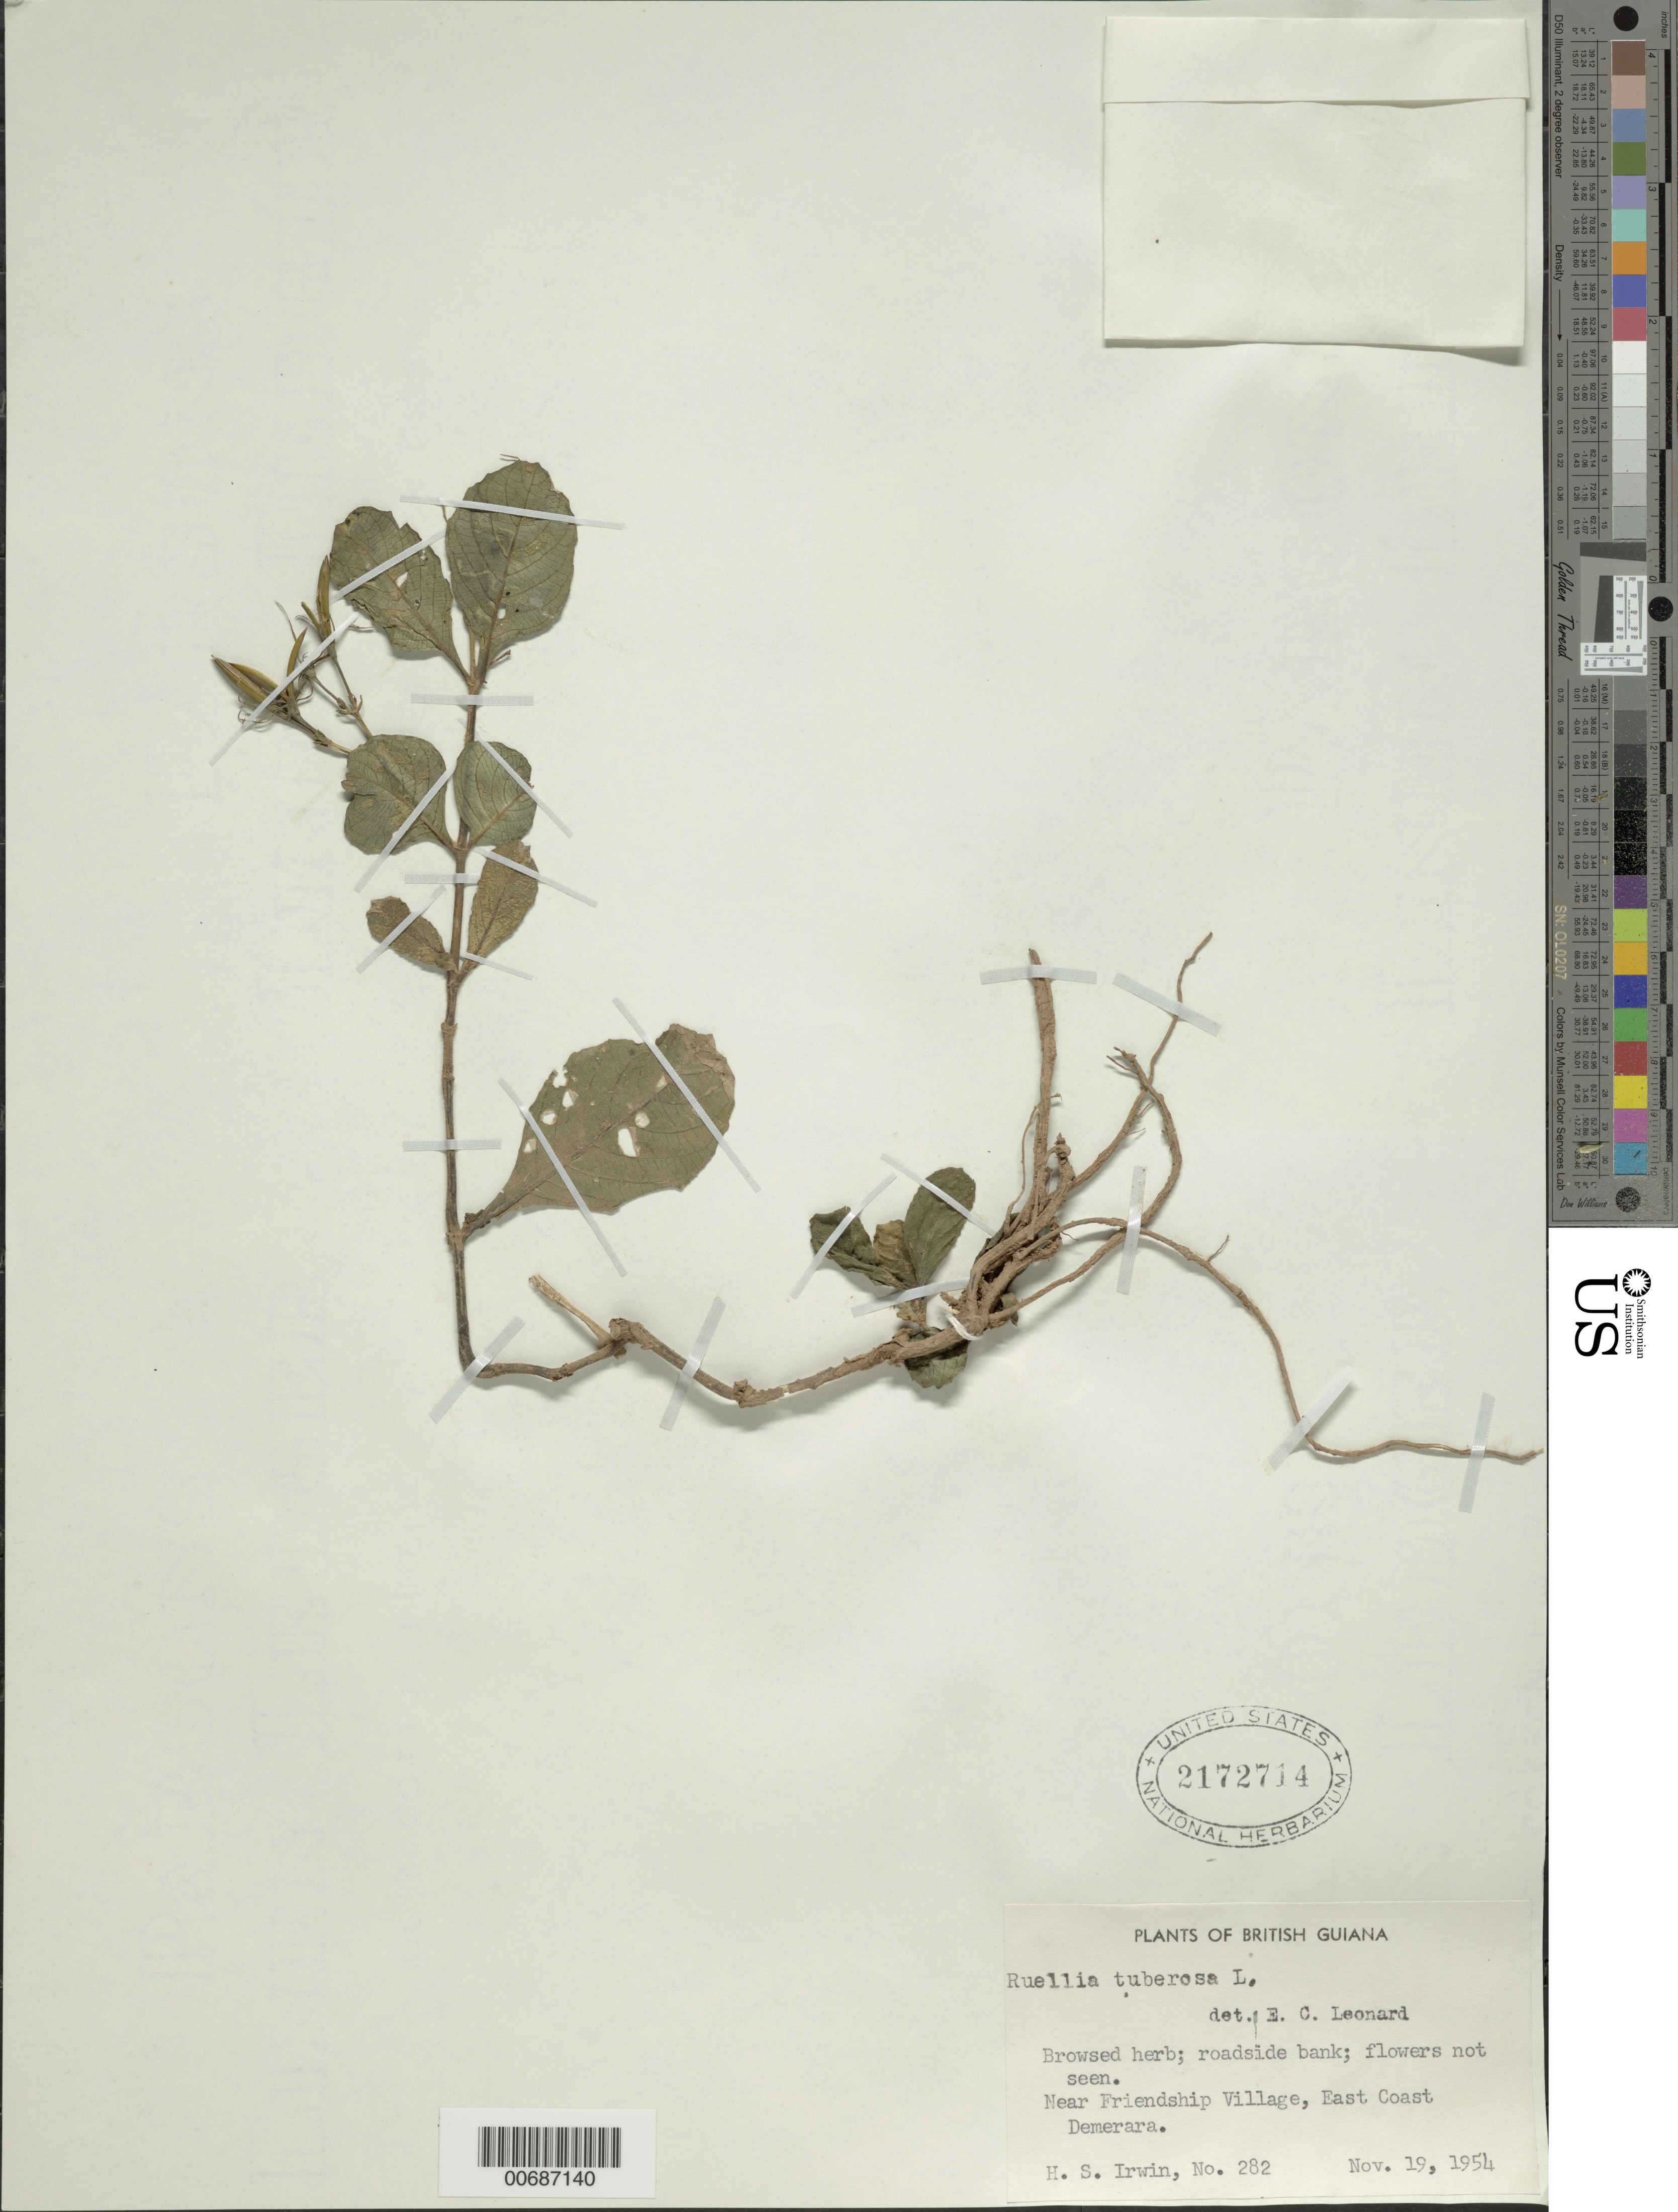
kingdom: Plantae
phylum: Tracheophyta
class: Magnoliopsida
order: Lamiales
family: Acanthaceae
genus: Ruellia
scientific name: Ruellia tuberosa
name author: L.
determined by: Leonard, Emery C., (US)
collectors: H. Irwin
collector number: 282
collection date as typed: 19-Nov-54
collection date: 1954-11-19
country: Guyana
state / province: Demerara-Mahaica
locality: Friendship Village, near, East Coast Demerara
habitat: Roadside bank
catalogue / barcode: US 2172714